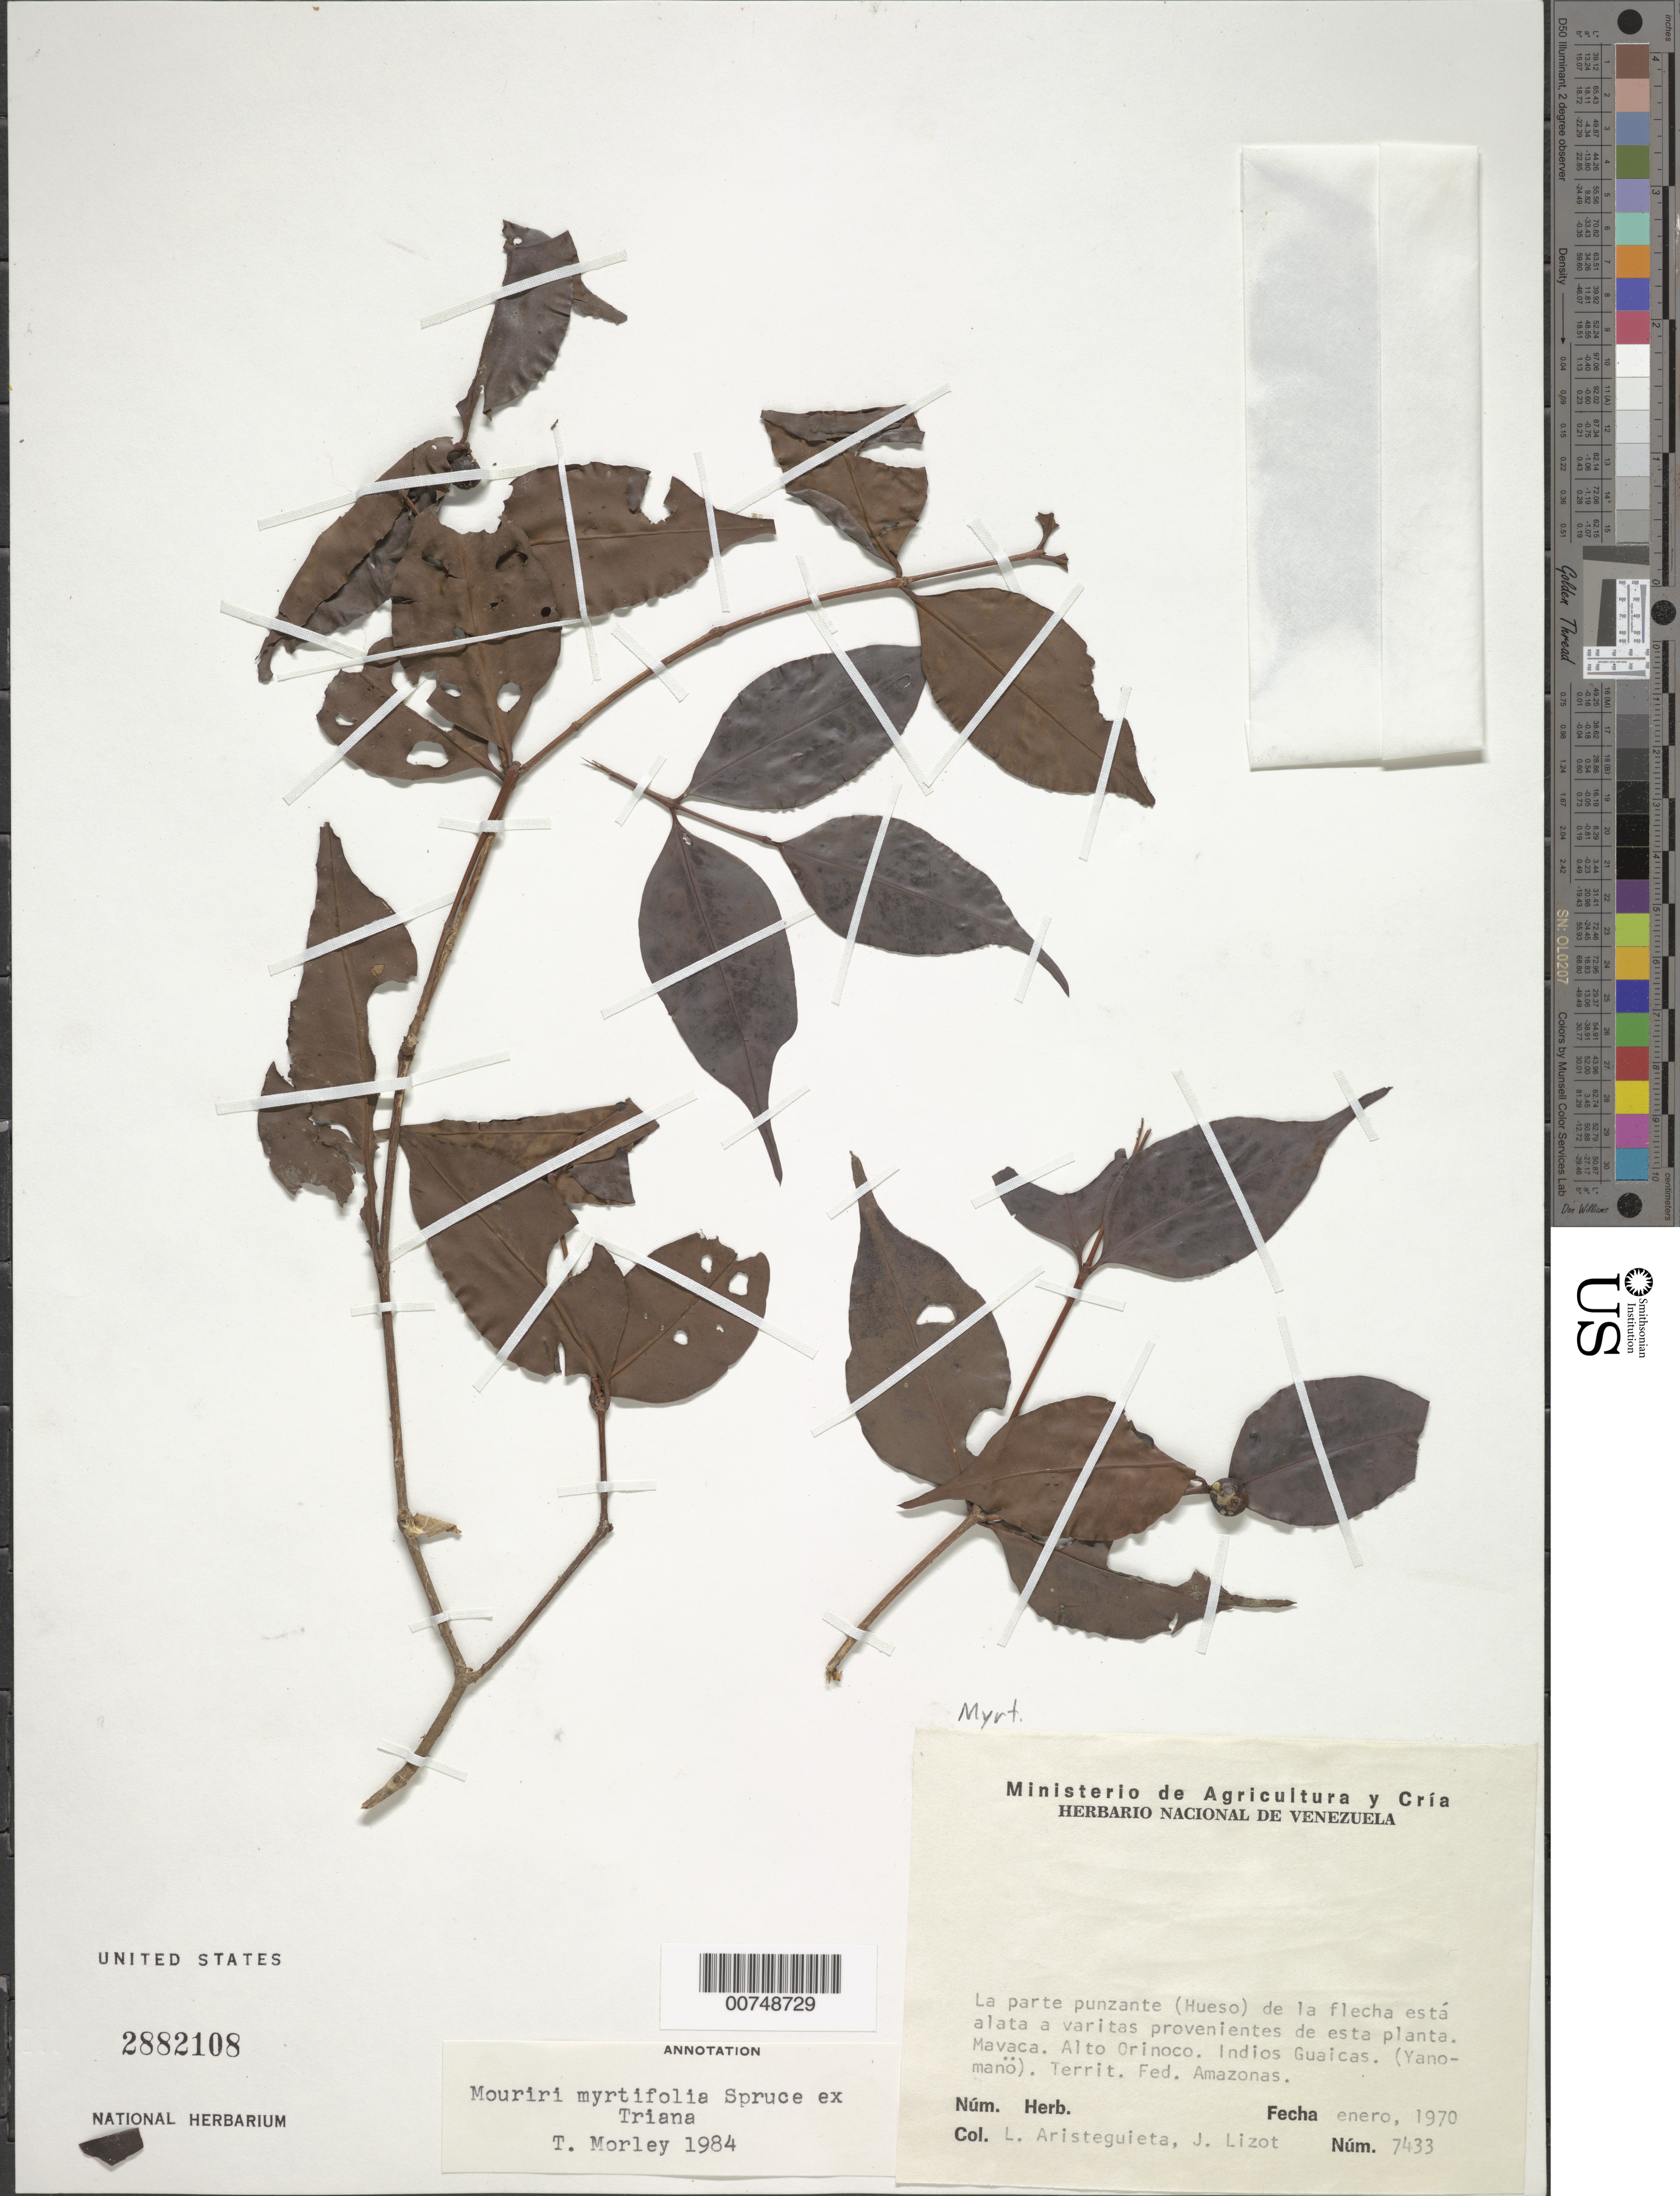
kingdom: Plantae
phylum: Tracheophyta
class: Magnoliopsida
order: Myrtales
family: Melastomataceae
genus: Mouriri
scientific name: Mouriri myrtifolia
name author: Spruce ex Triana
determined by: Morley, T.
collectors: L. Aristeguieta & J. Lizot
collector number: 7433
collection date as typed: Jan-70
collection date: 1970-01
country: Venezuela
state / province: Amazonas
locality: Mavaca, Alto Orinoco, Indios Guaicas (Yanomanö)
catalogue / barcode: US 2882108